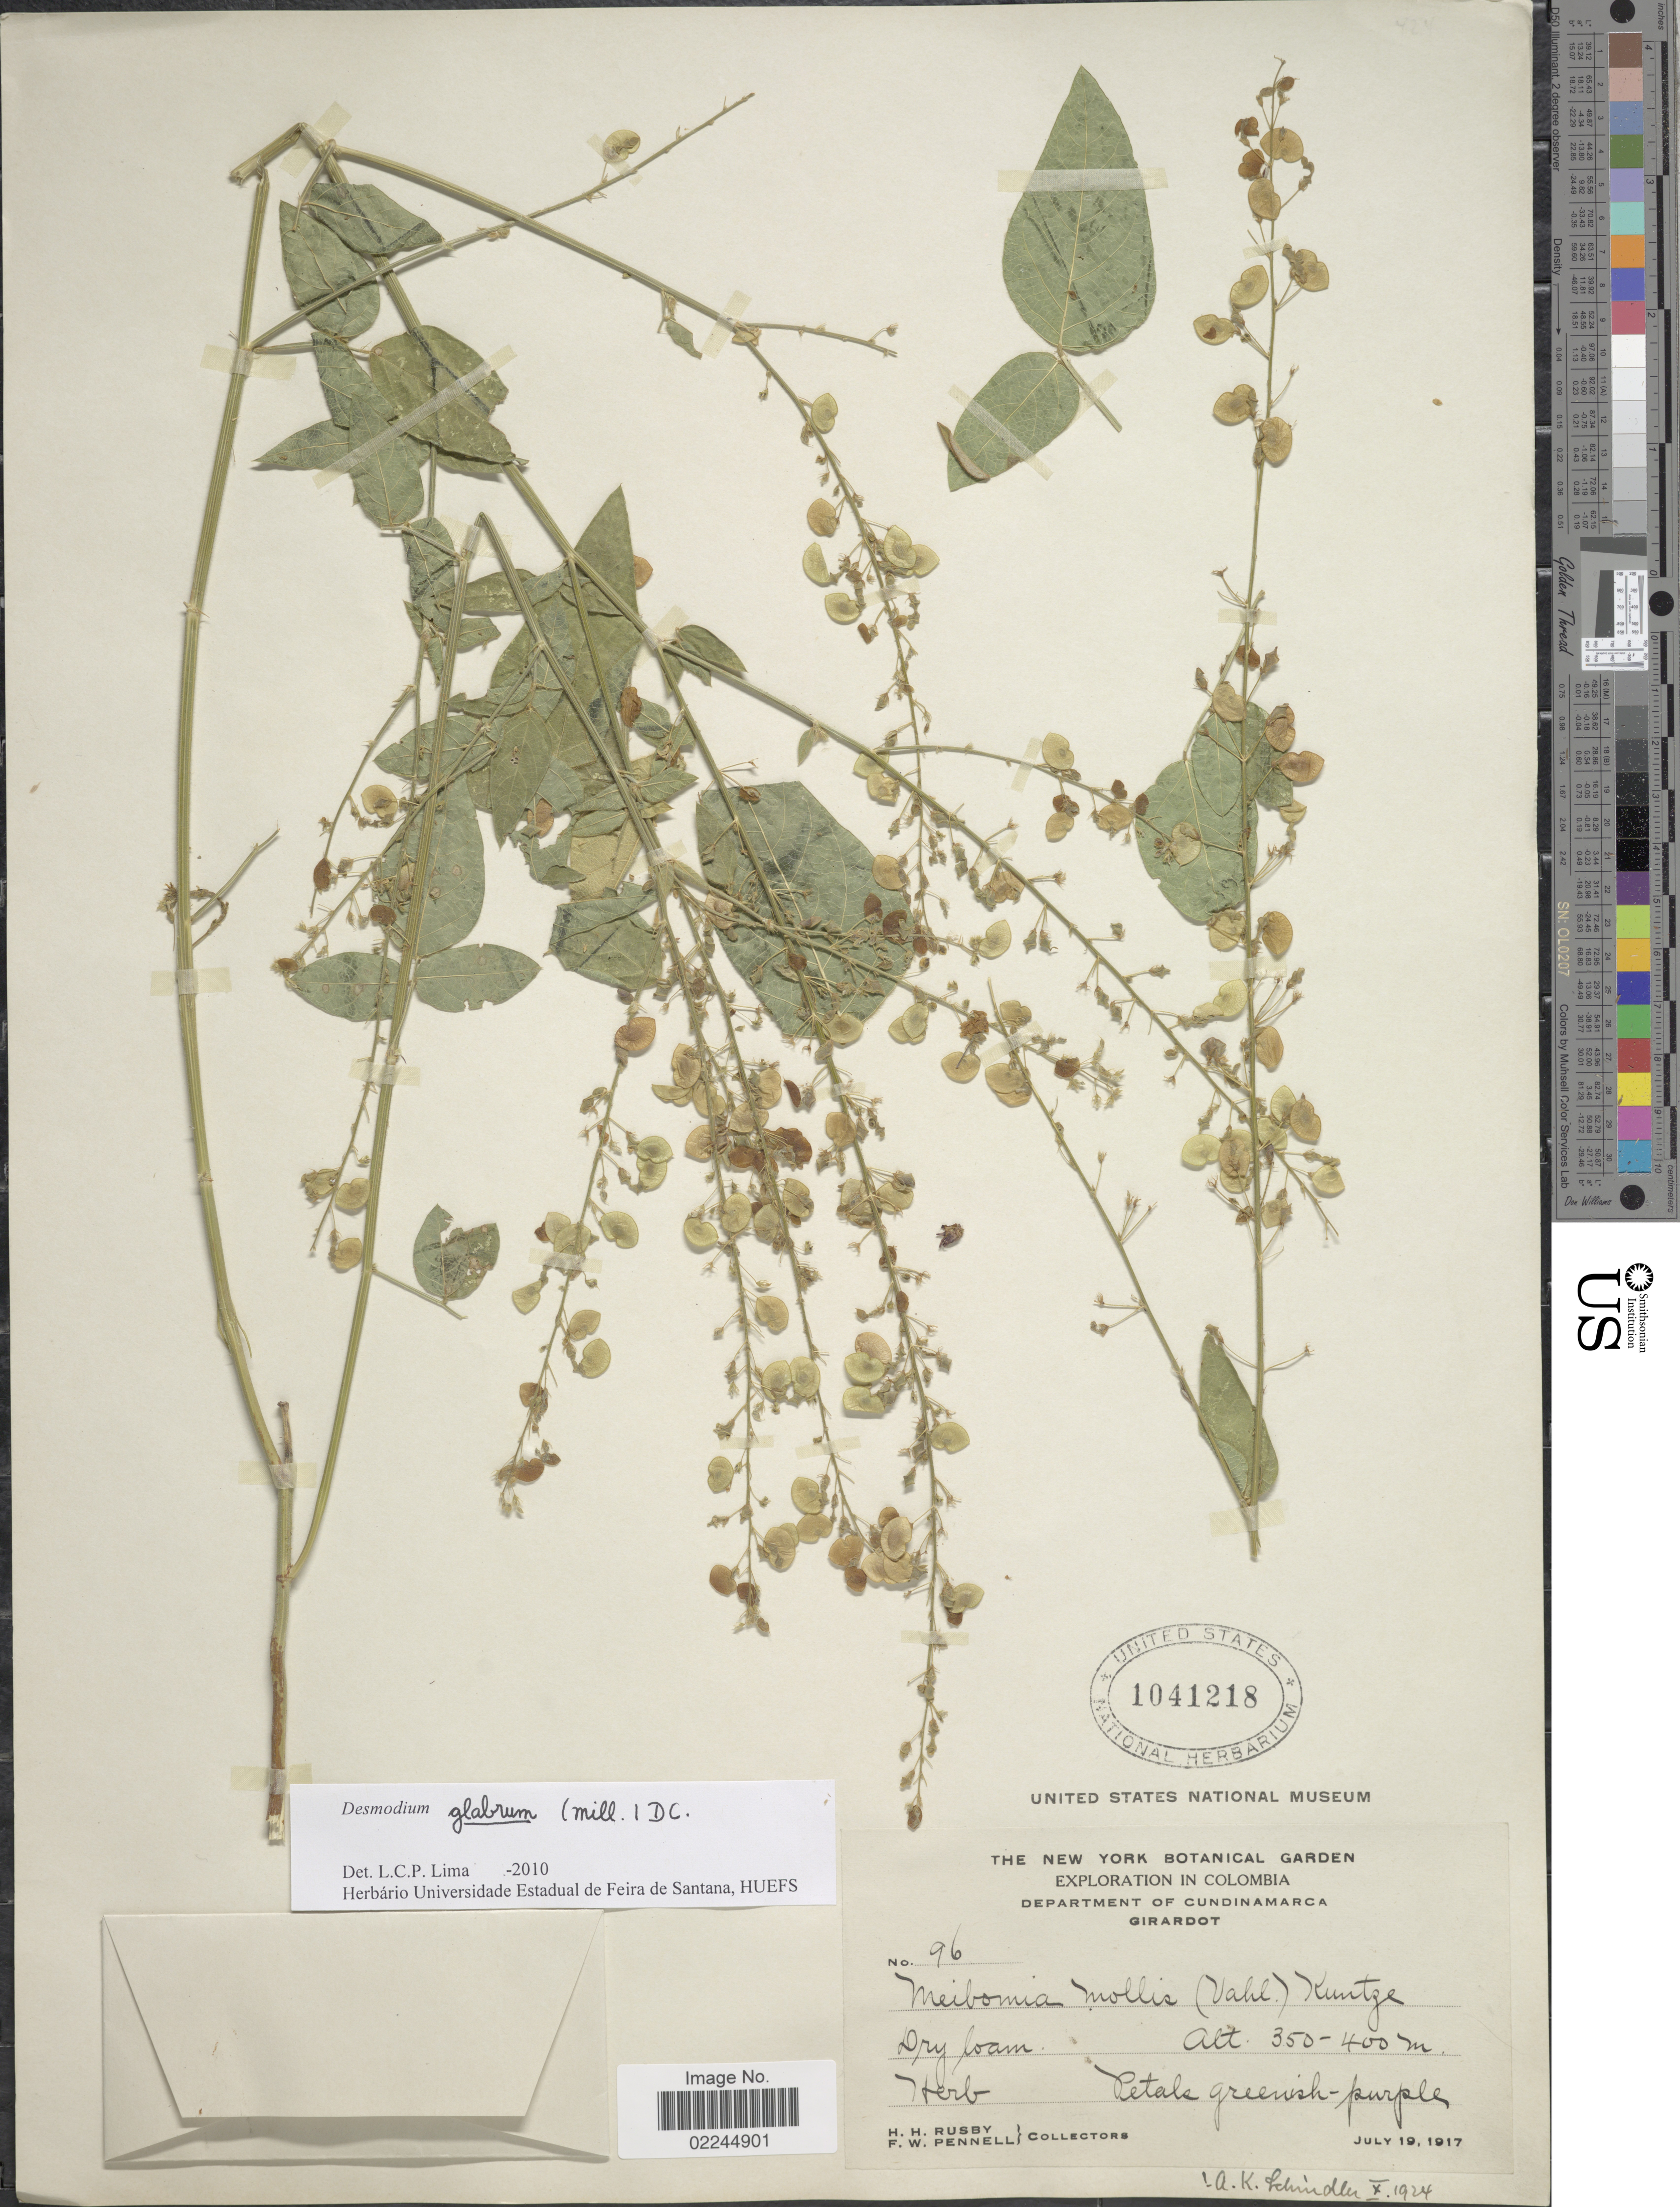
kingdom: Plantae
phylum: Tracheophyta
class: Magnoliopsida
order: Fabales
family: Fabaceae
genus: Desmodium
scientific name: Desmodium glabrum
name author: (Mill.) DC.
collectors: H. H. Rusby & F. W. Pennell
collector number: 96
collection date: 1917-07-19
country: Colombia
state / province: Cundinamarca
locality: Girardot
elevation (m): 350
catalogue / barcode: US 1041218